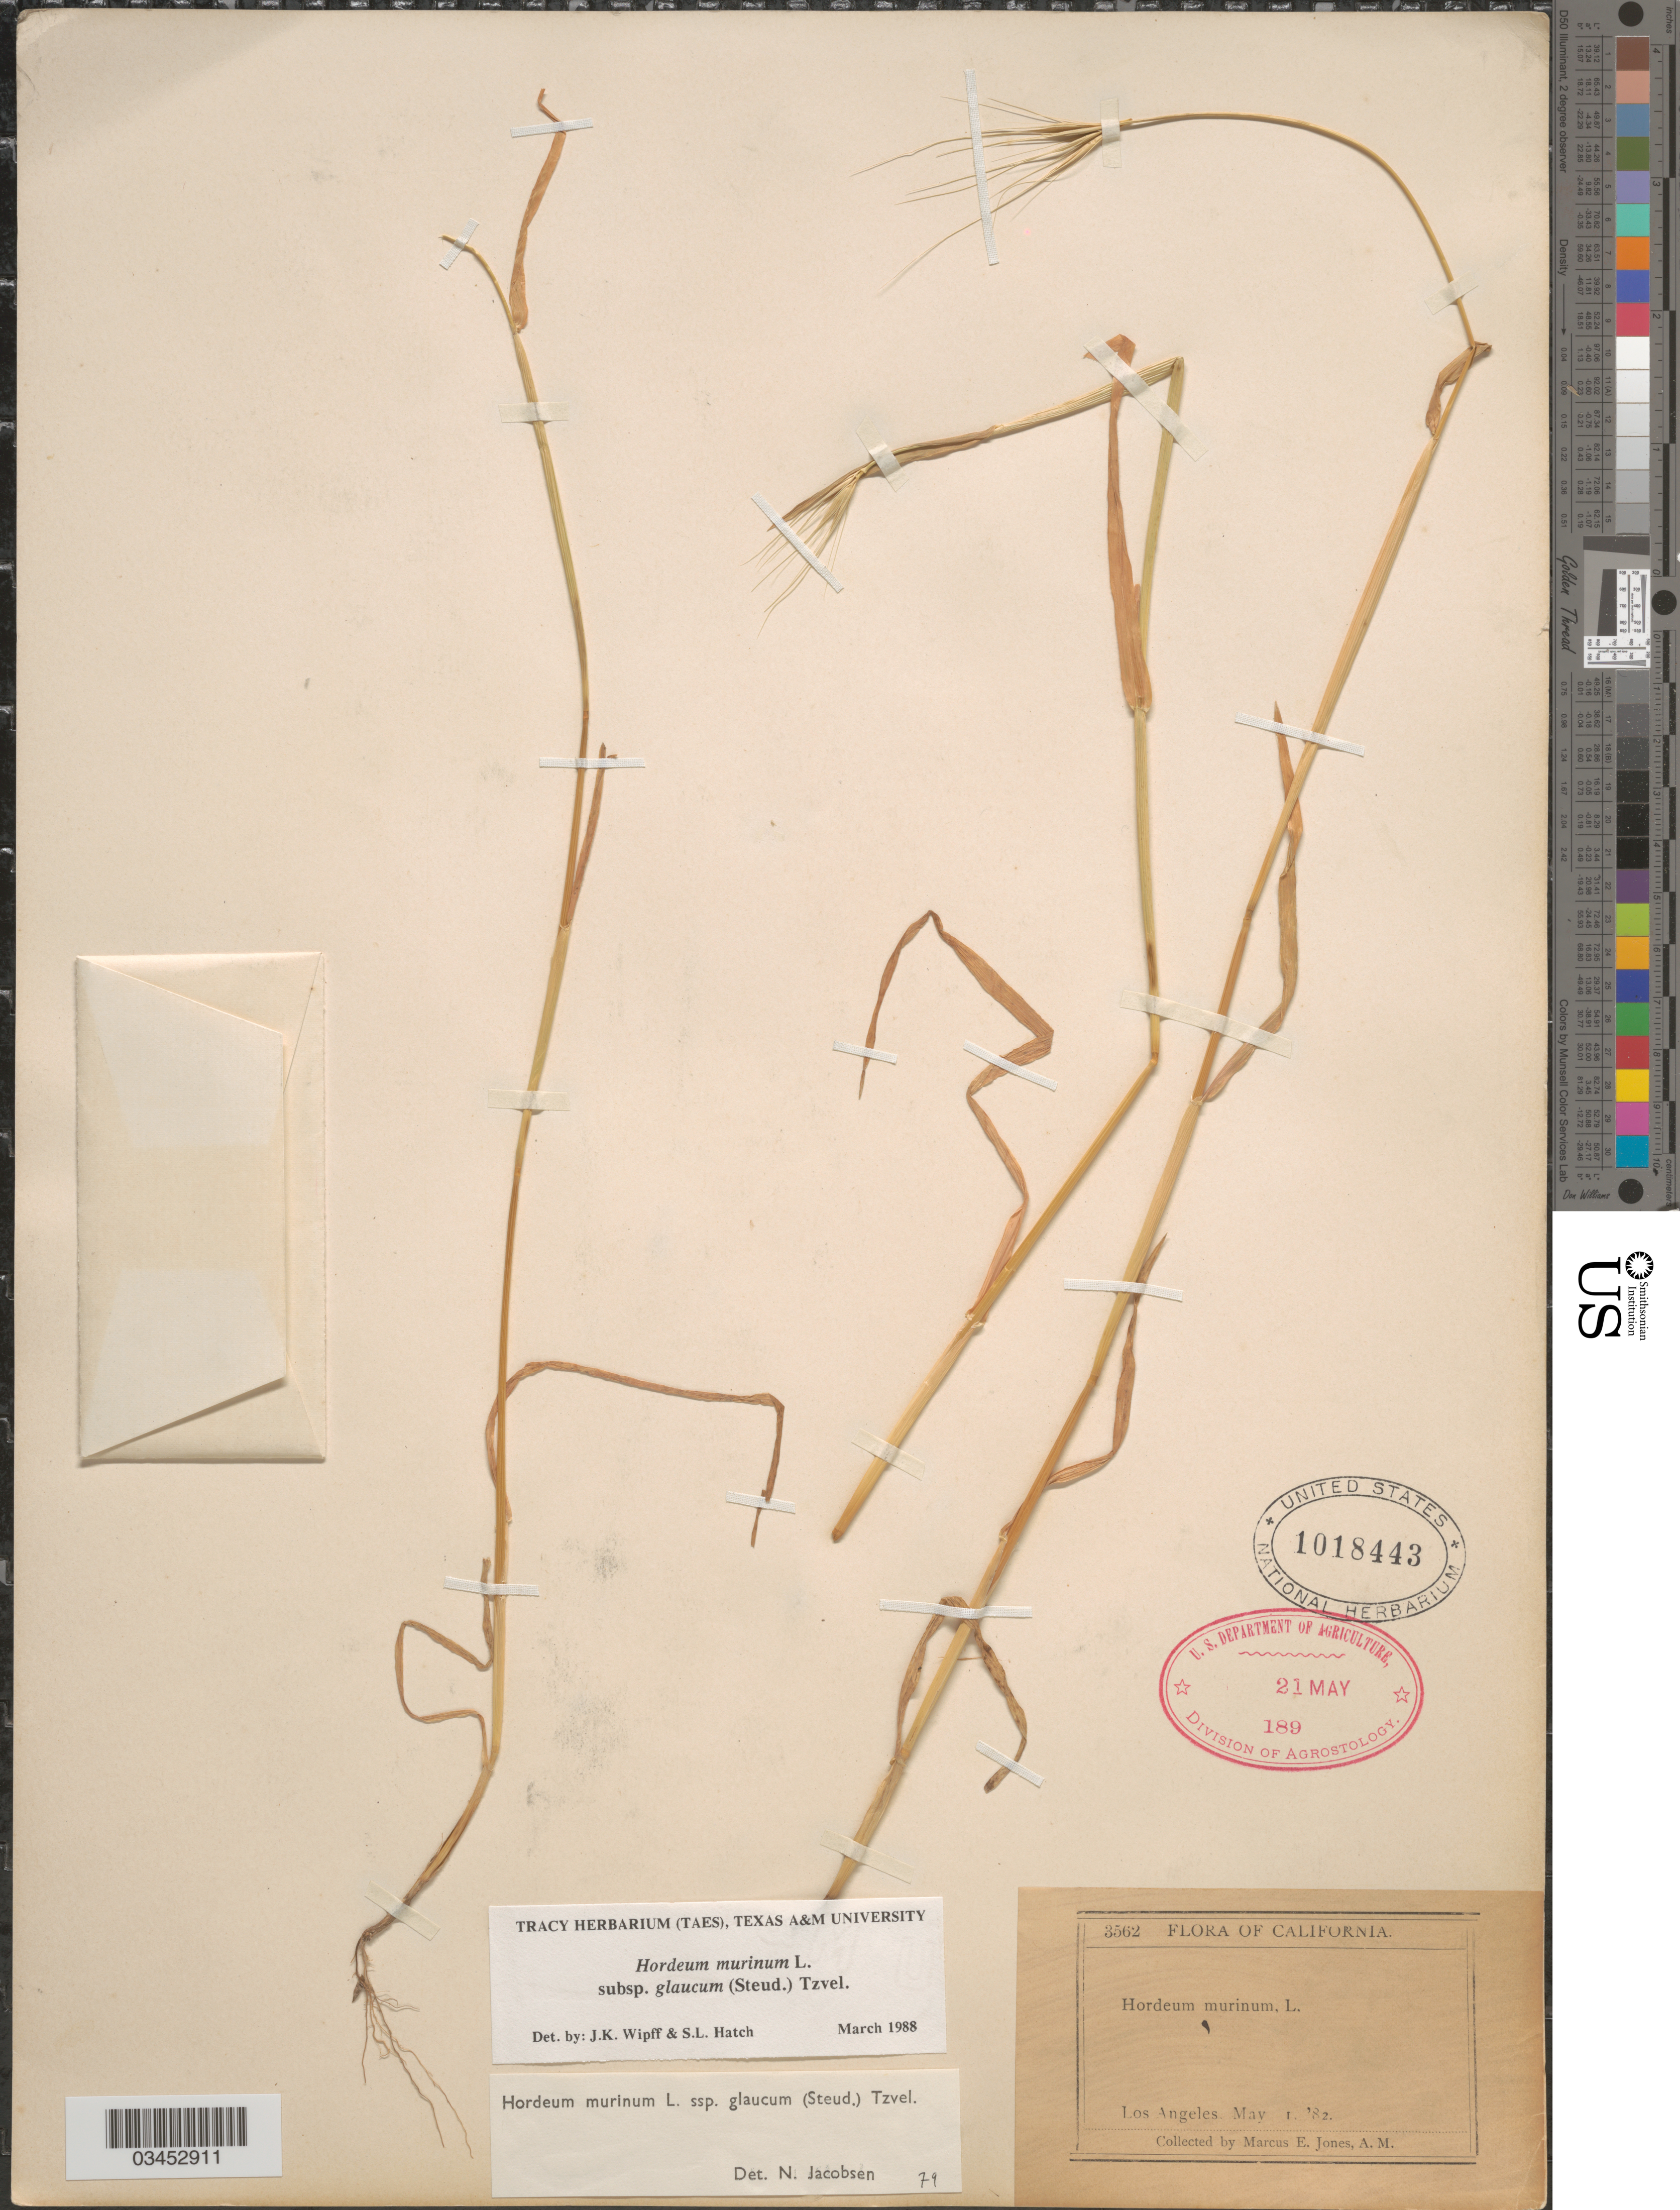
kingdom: Plantae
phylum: Tracheophyta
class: Liliopsida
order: Poales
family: Poaceae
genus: Hordeum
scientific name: Hordeum murinum subsp. glaucum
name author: (Steud.) Tzvelev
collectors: M. E. Jones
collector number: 3562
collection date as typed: Transcribed d/m/y: 1/5/82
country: United States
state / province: California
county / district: Los Angeles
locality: Los Angeles.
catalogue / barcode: US 1018443